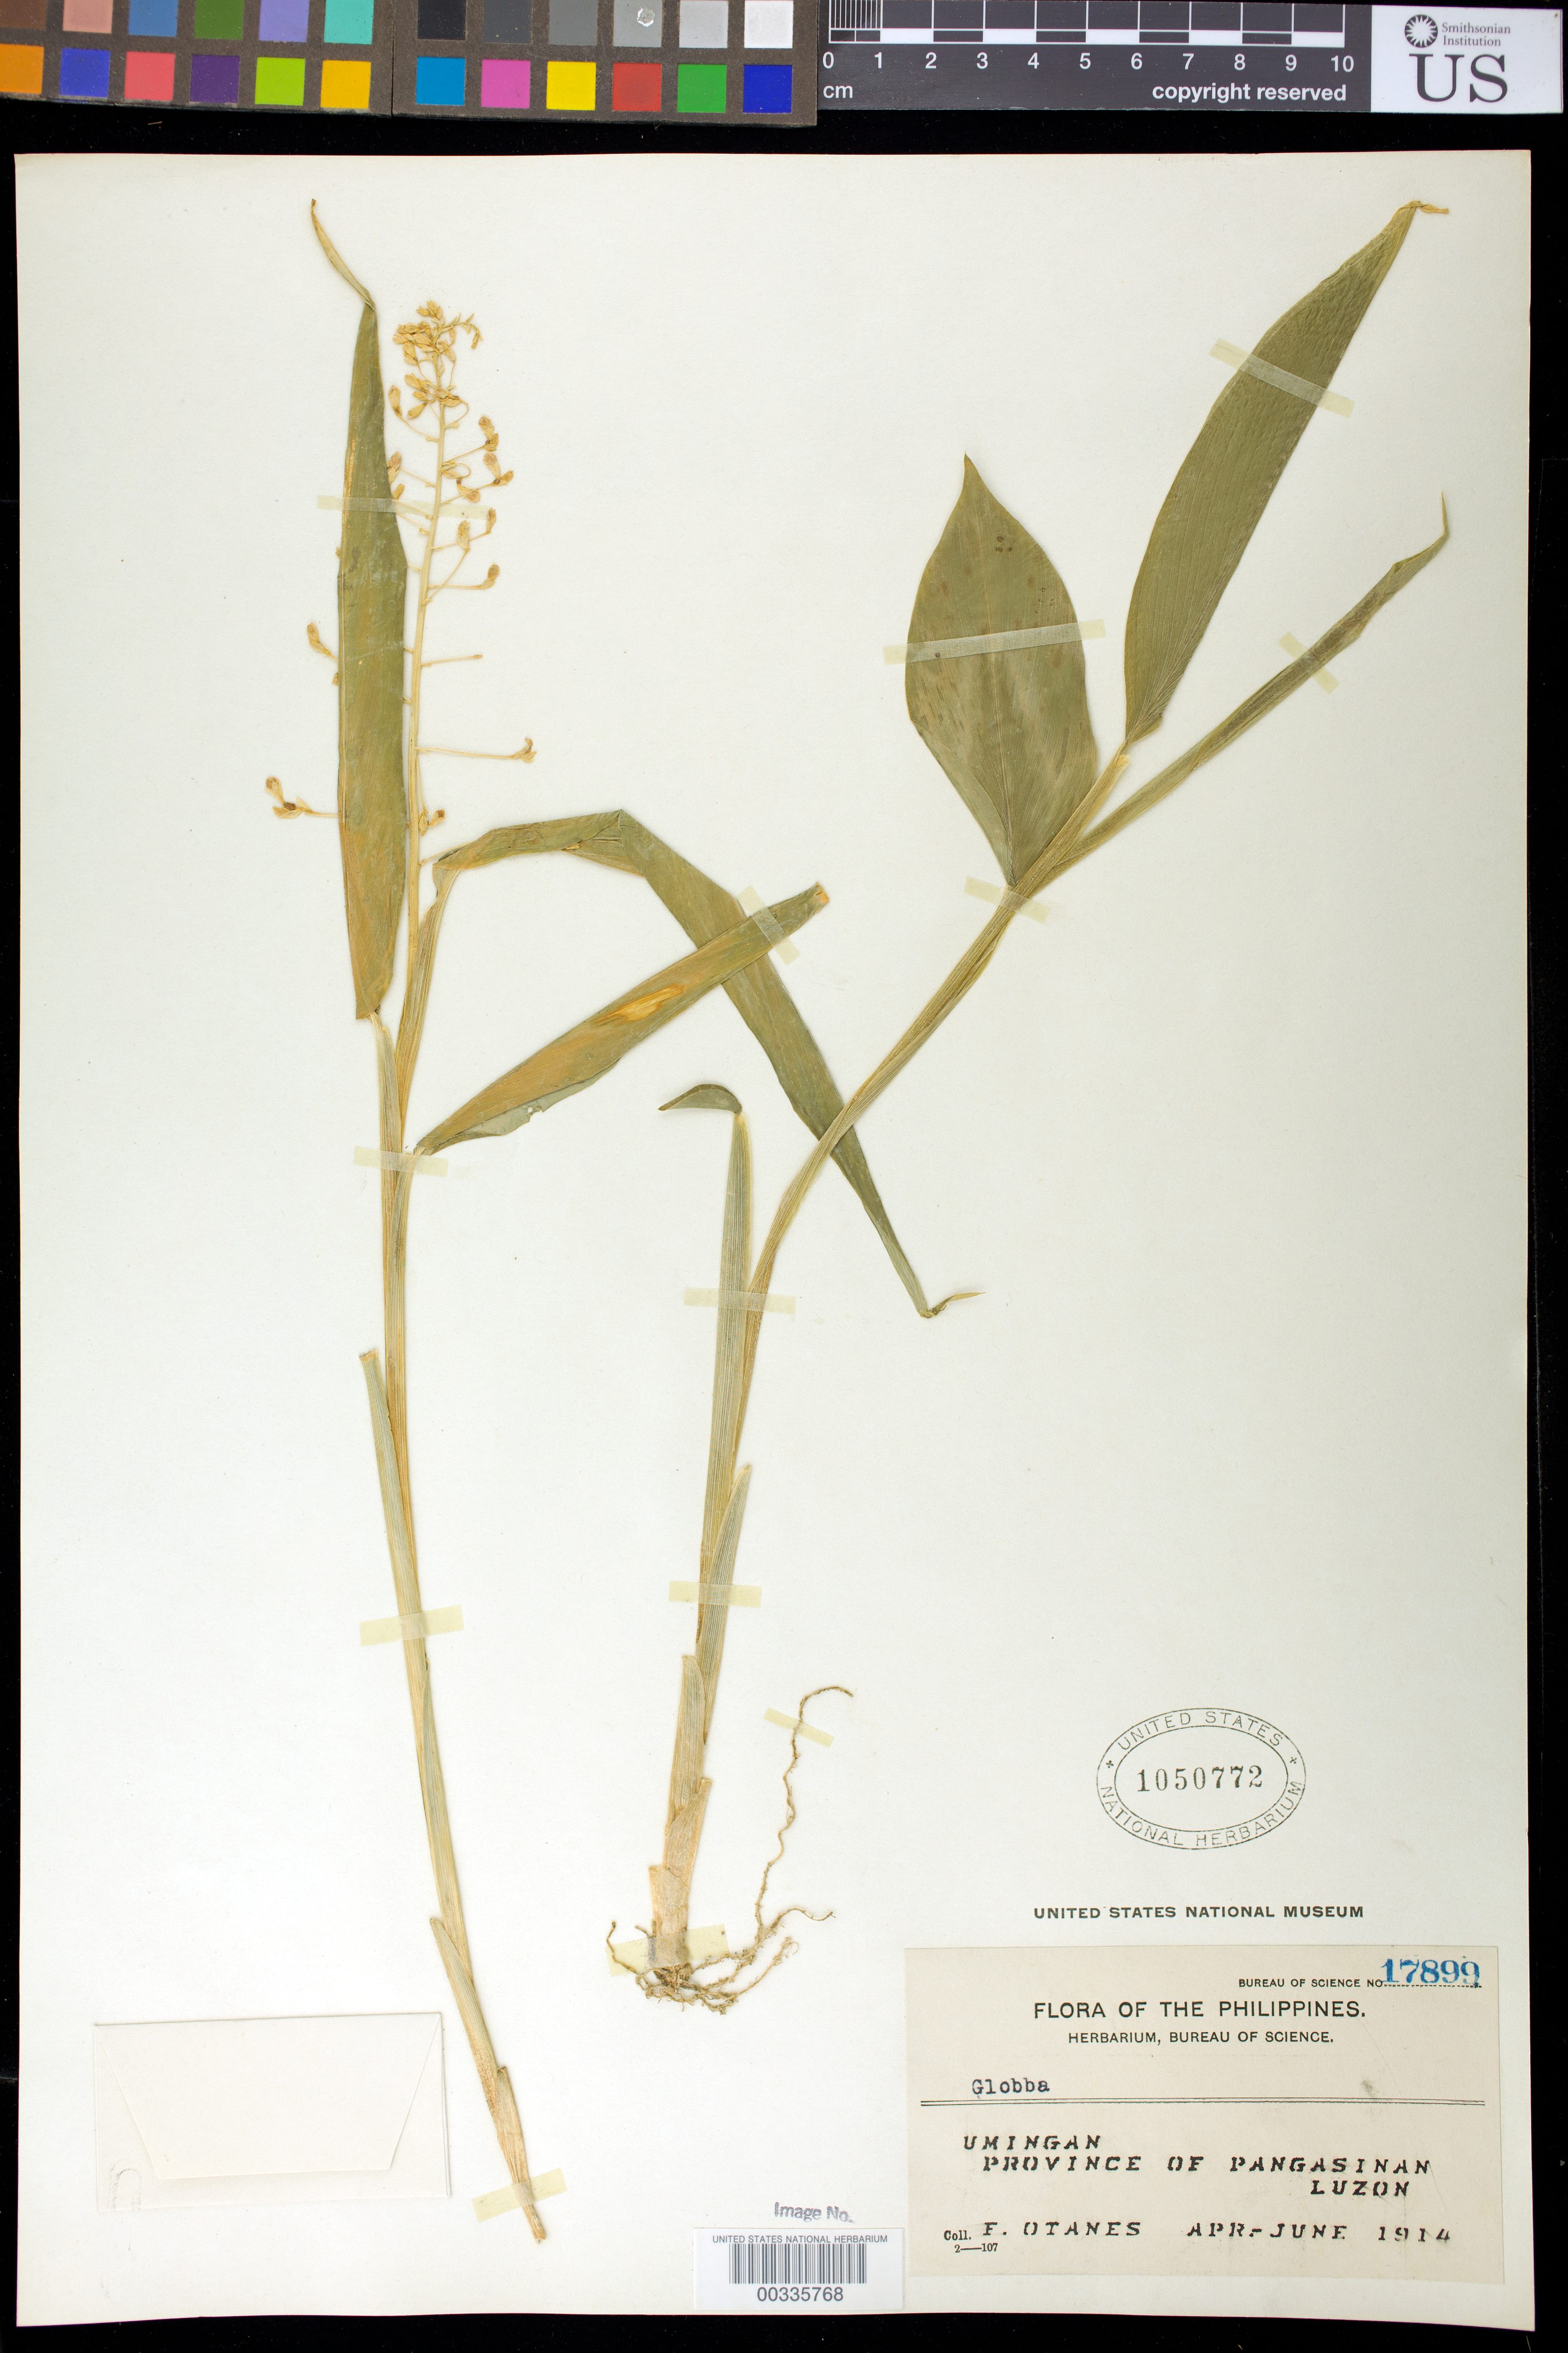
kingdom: Plantae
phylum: Tracheophyta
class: Liliopsida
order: Zingiberales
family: Zingiberaceae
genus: Globba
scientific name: Globba sp.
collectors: F. Q. Otanes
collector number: Bur. Sci. 17899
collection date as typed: Apr 1914 to -- Jun 1914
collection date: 1914-04/1914-06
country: Philippines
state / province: Ilocos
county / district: Pangasinan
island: Luzon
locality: Umingan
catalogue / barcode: US 1050772